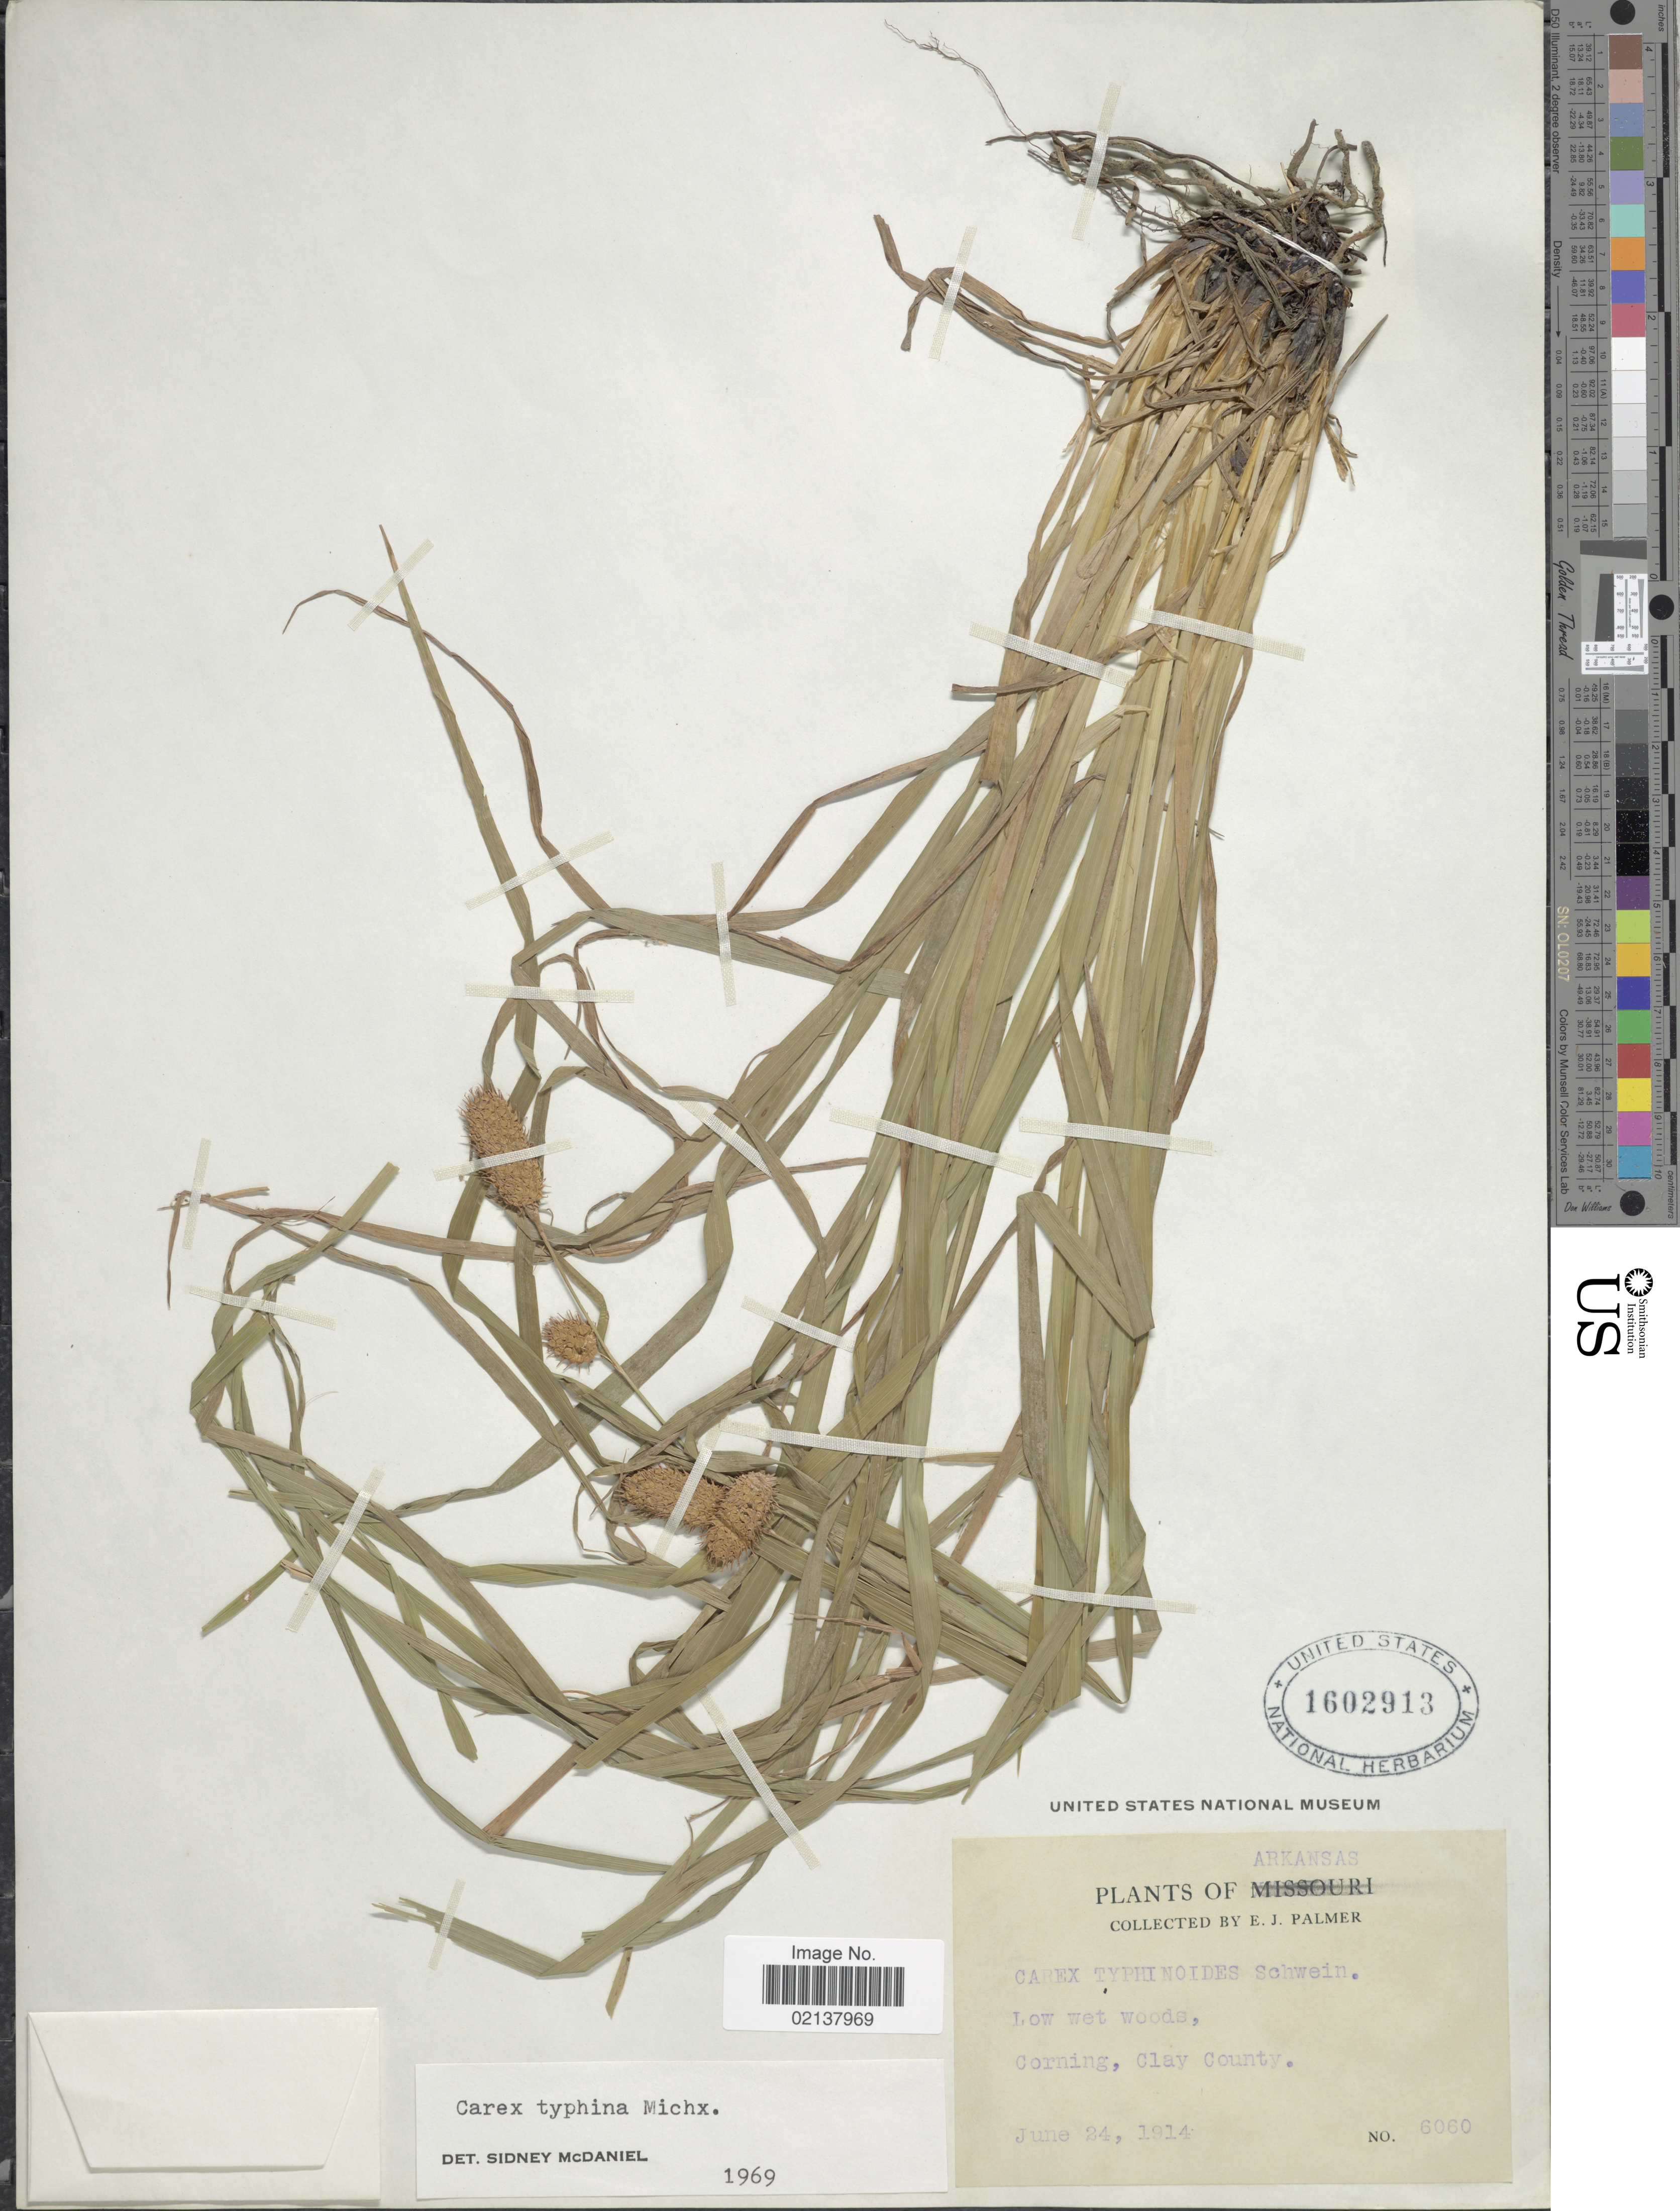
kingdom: Plantae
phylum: Tracheophyta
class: Liliopsida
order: Poales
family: Cyperaceae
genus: Carex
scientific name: Carex typhina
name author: Michx.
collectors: E. J. Palmer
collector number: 6060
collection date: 1914-06-24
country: United States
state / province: Arkansas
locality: Arkansas, Low wet woods, Corning, Clay County.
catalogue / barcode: US 1602913